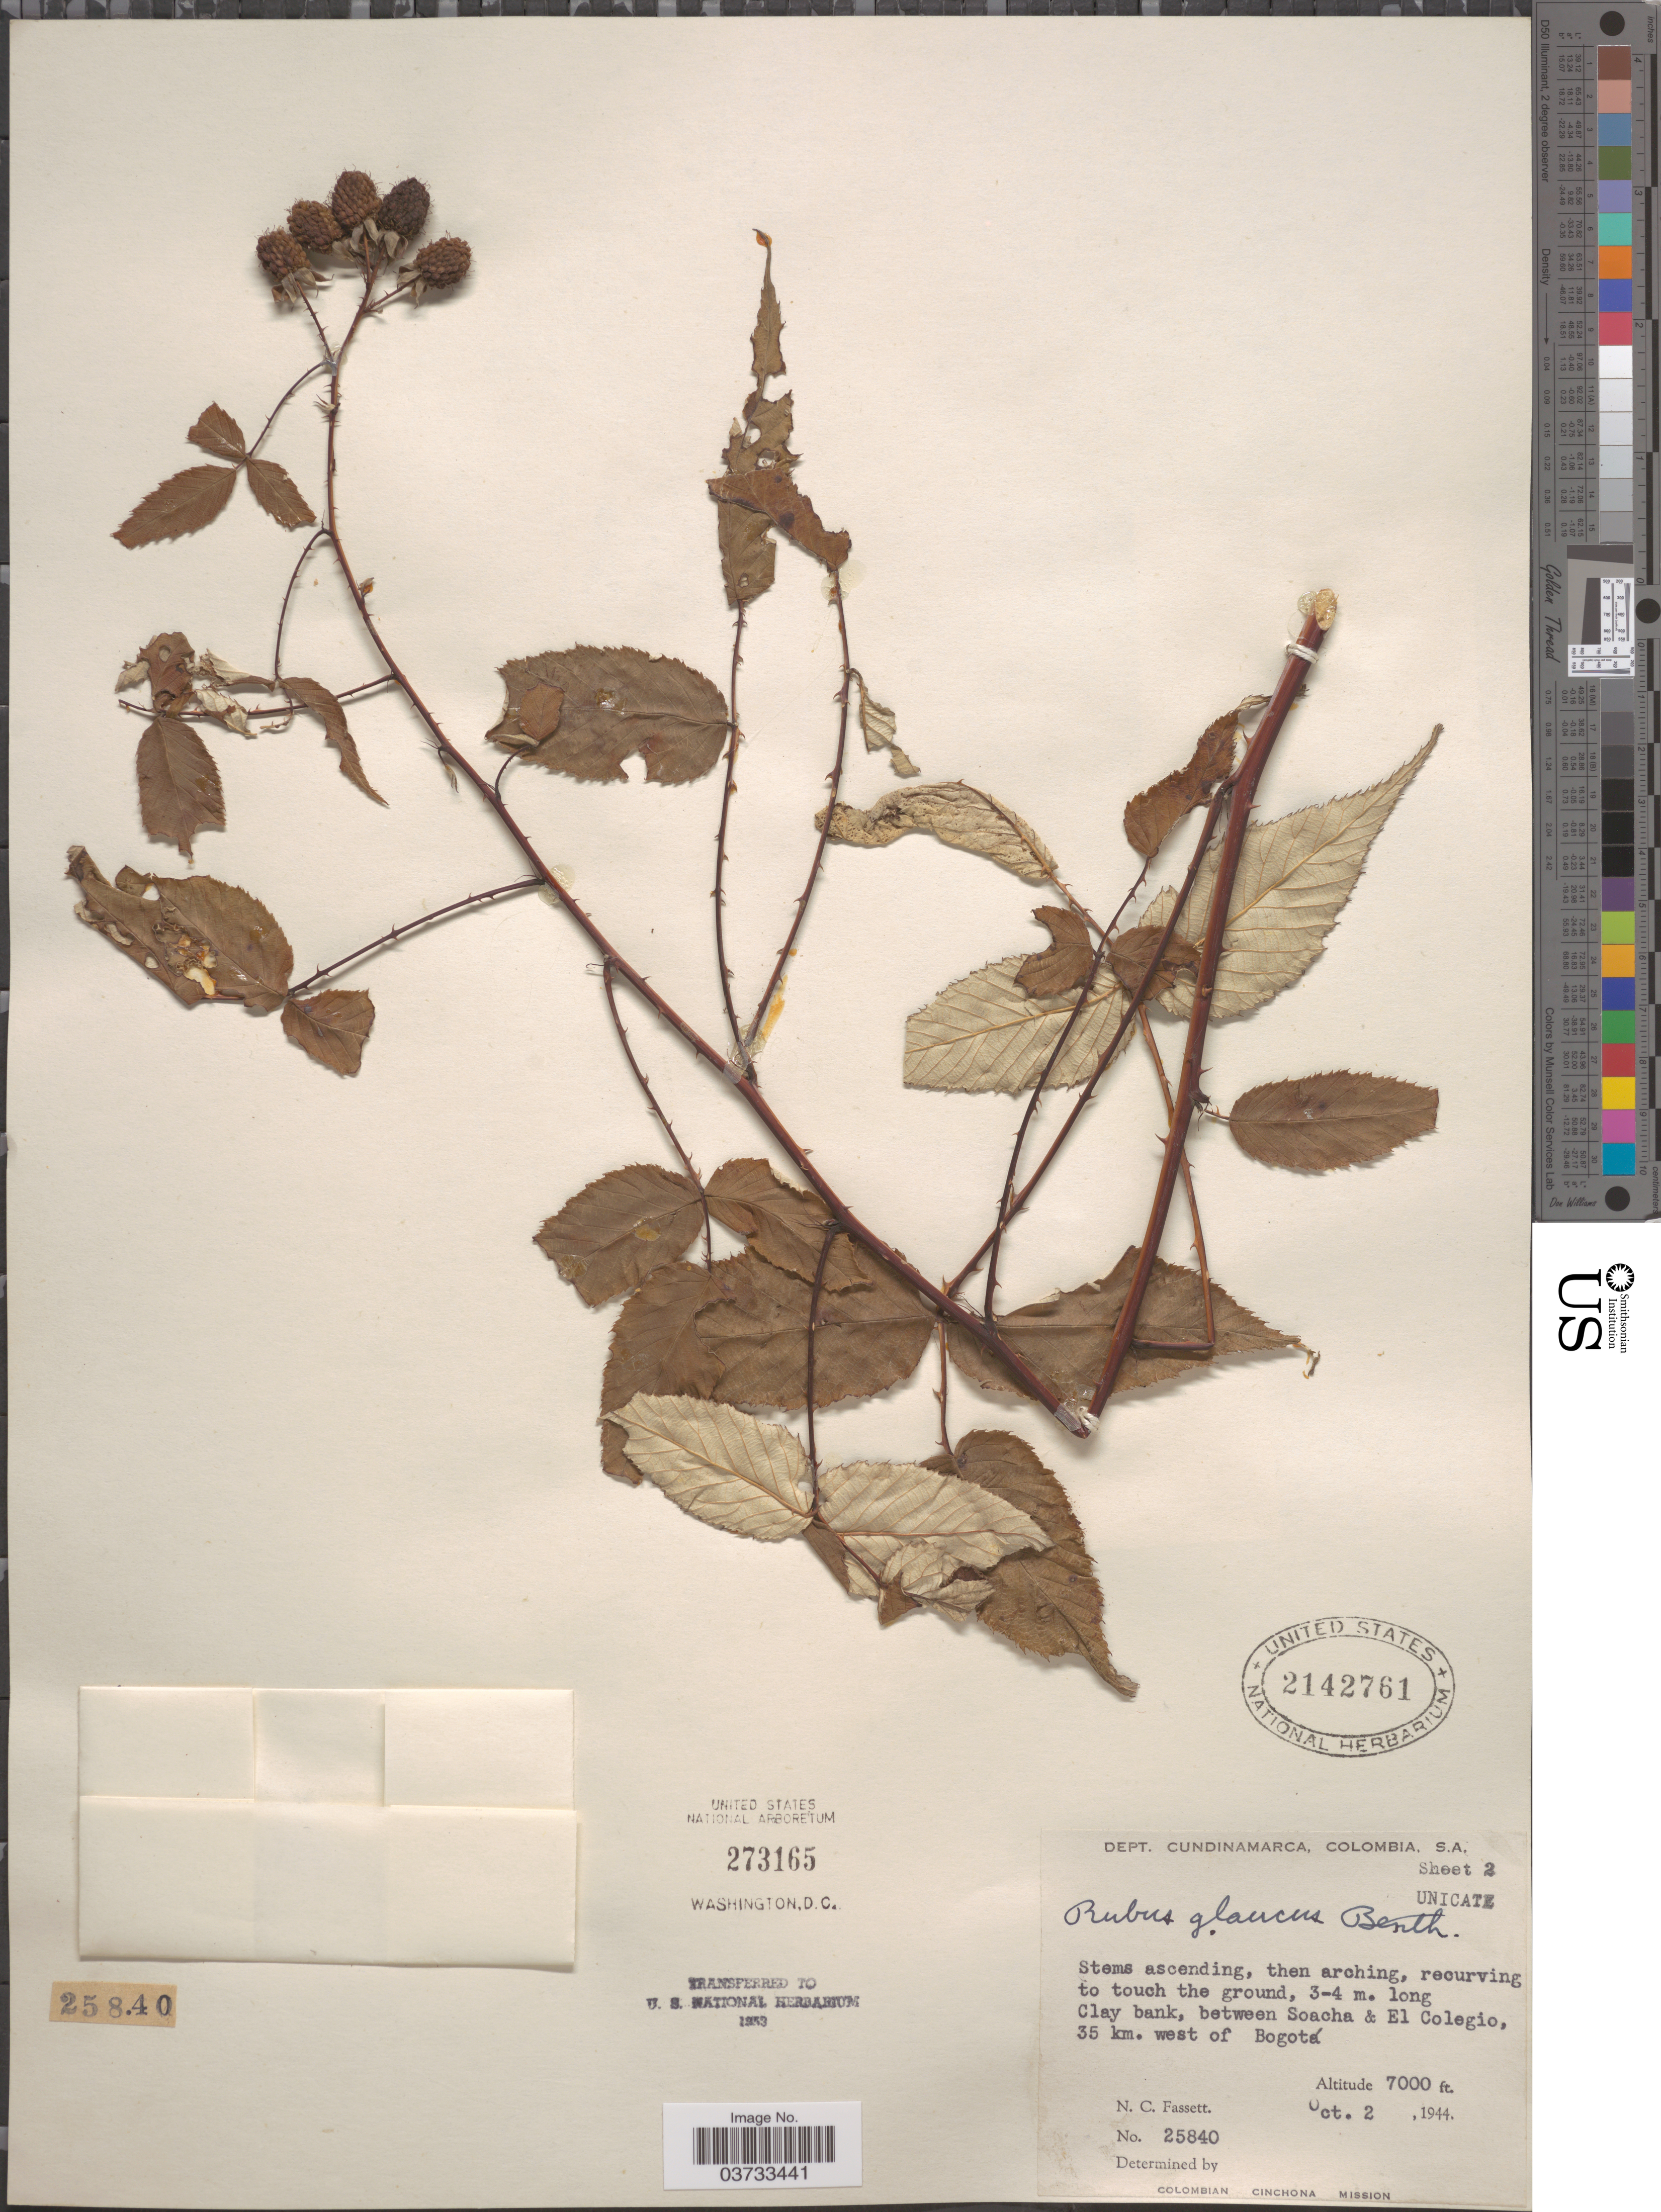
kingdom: Plantae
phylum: Tracheophyta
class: Magnoliopsida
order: Rosales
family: Rosaceae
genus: Rubus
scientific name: Rubus glaucus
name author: Benth.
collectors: N. C. Fassett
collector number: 25840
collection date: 1944-10-02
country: Colombia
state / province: Cundinamarca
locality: Dept. Cundinamarca. Between Soacha & El Colegio, 35 km. west of Bogotá.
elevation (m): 2134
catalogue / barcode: US 2142761